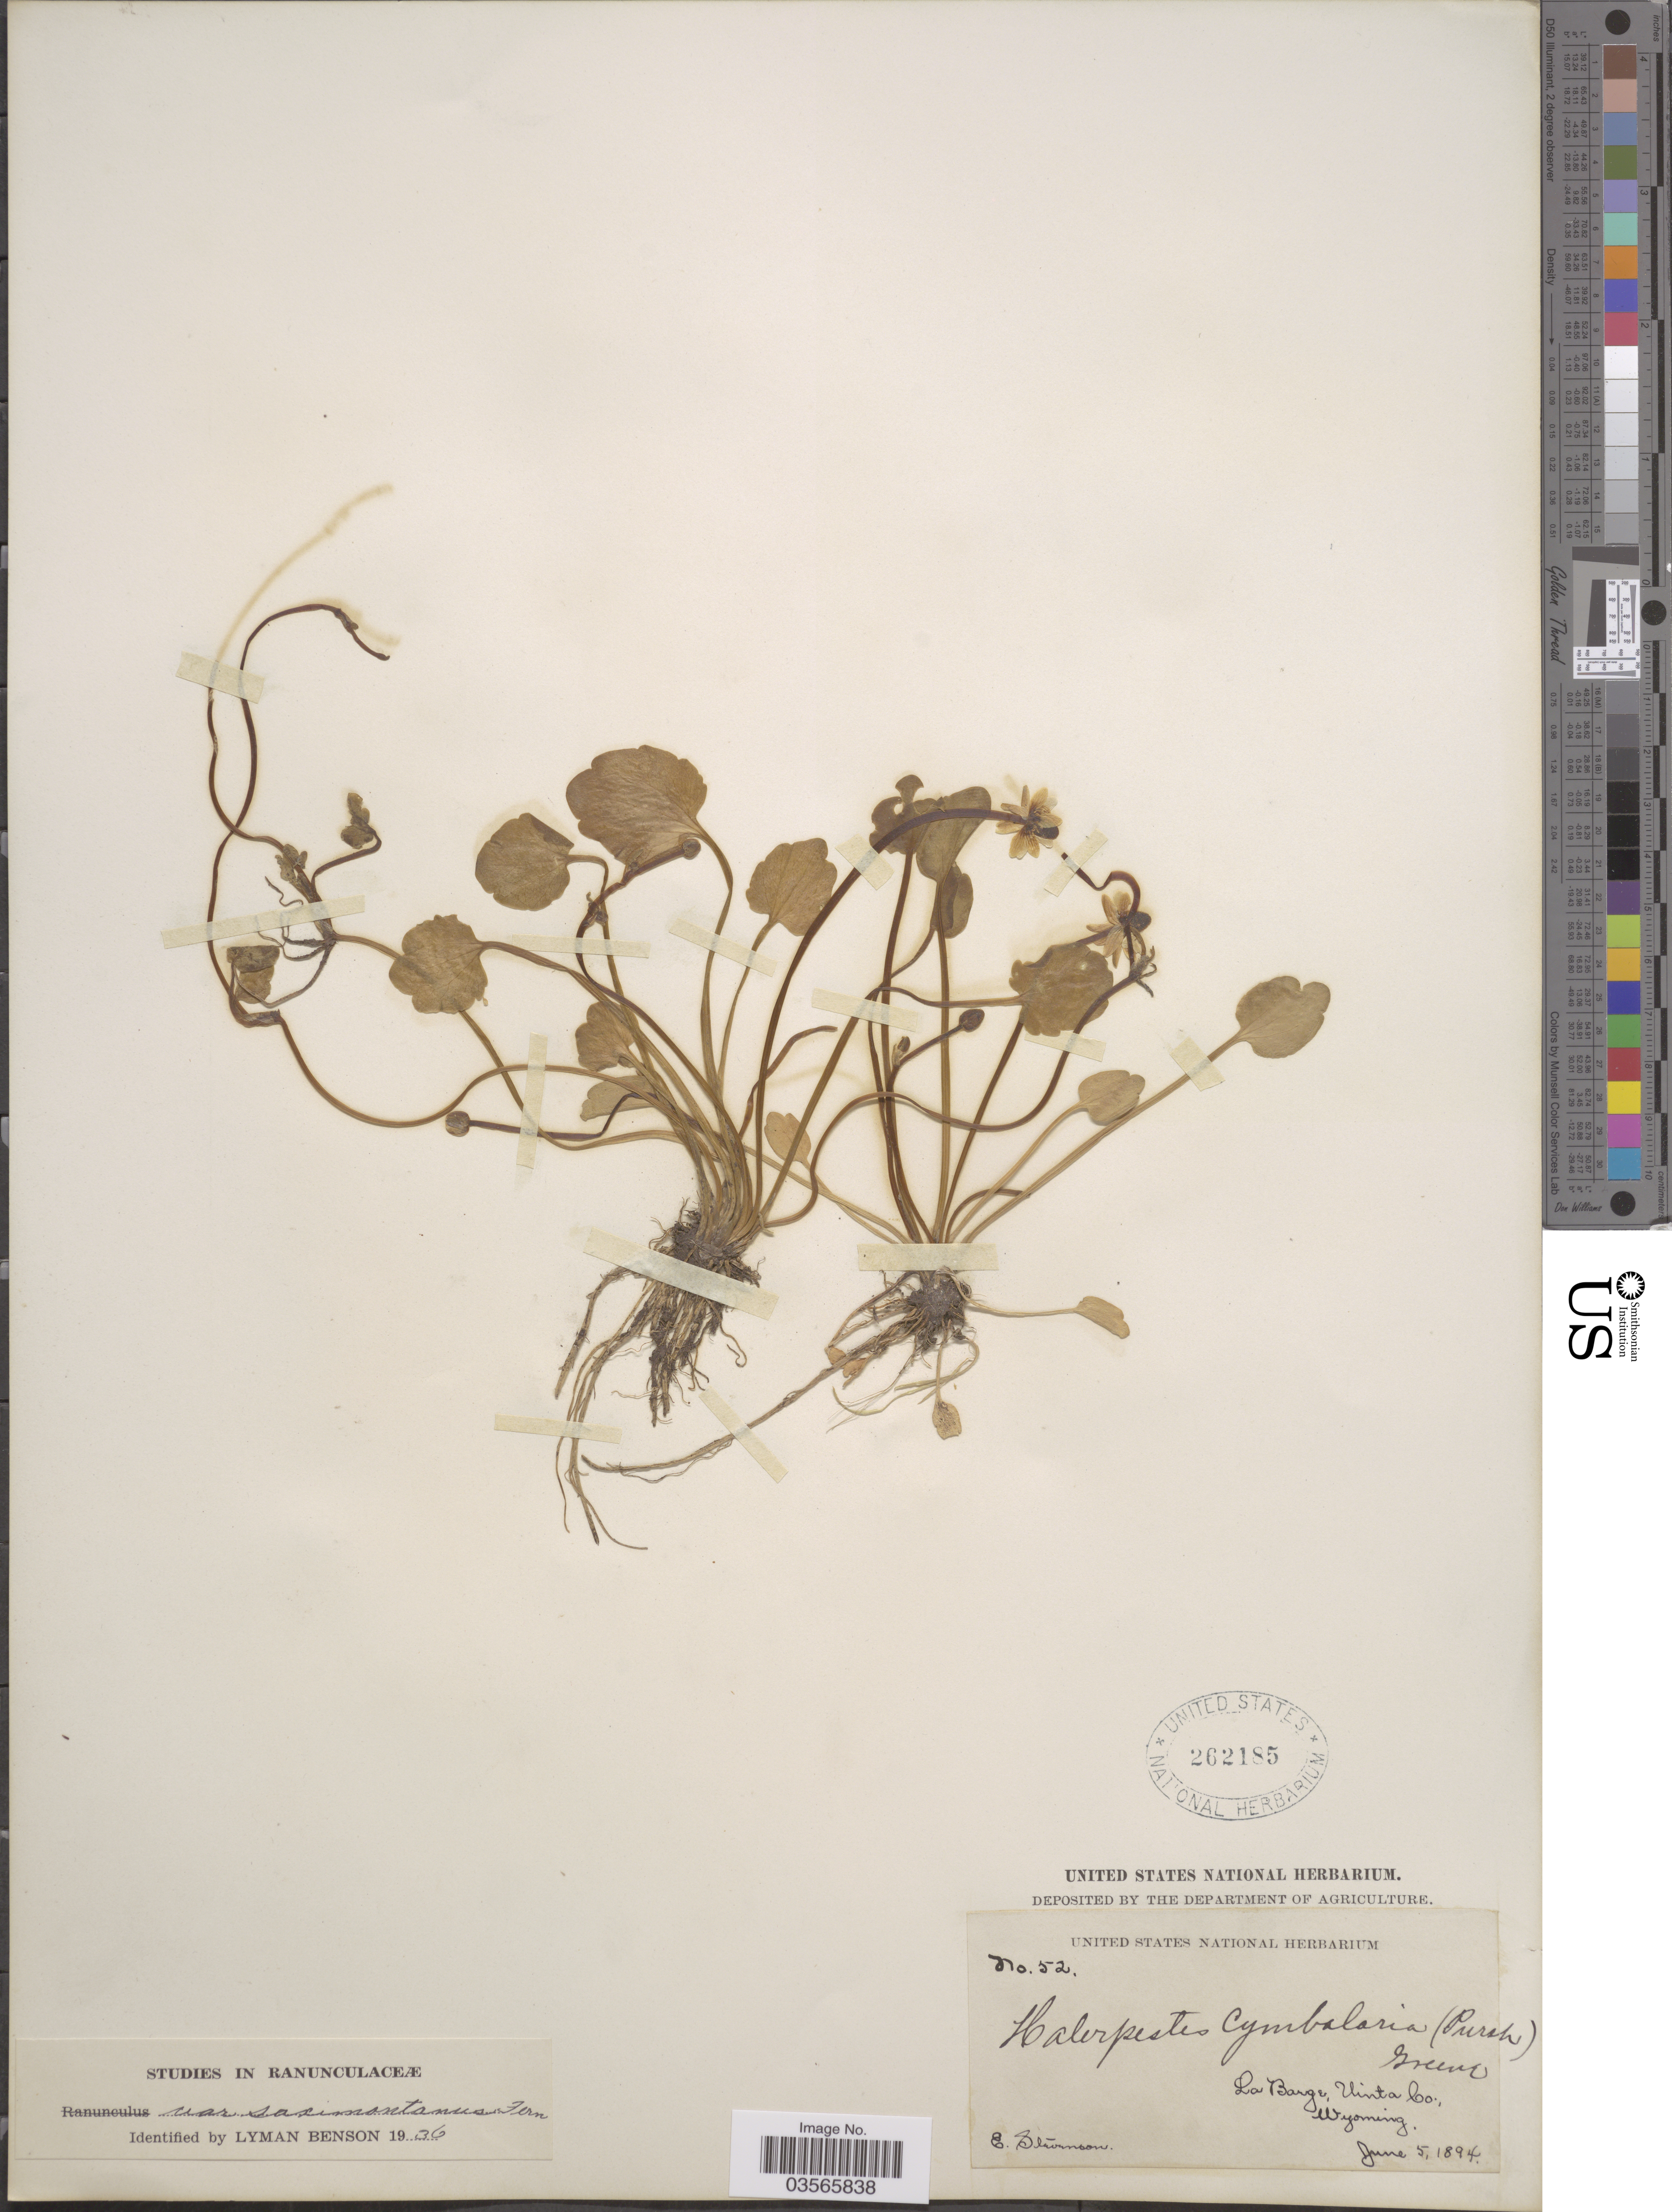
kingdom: Plantae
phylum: Tracheophyta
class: Magnoliopsida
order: Ranunculales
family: Ranunculaceae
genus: Halerpestes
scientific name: Halerpestes cymbalaria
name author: (Pursh) Greene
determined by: Strong, M. T., (US), Smithsonian Institution - National Museum of Natural History (UNITED STATES)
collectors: E. Stevenson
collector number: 52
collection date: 1894-06-05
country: United States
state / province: Wyoming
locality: La Barge, Uinta Co.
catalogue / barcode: US 262185